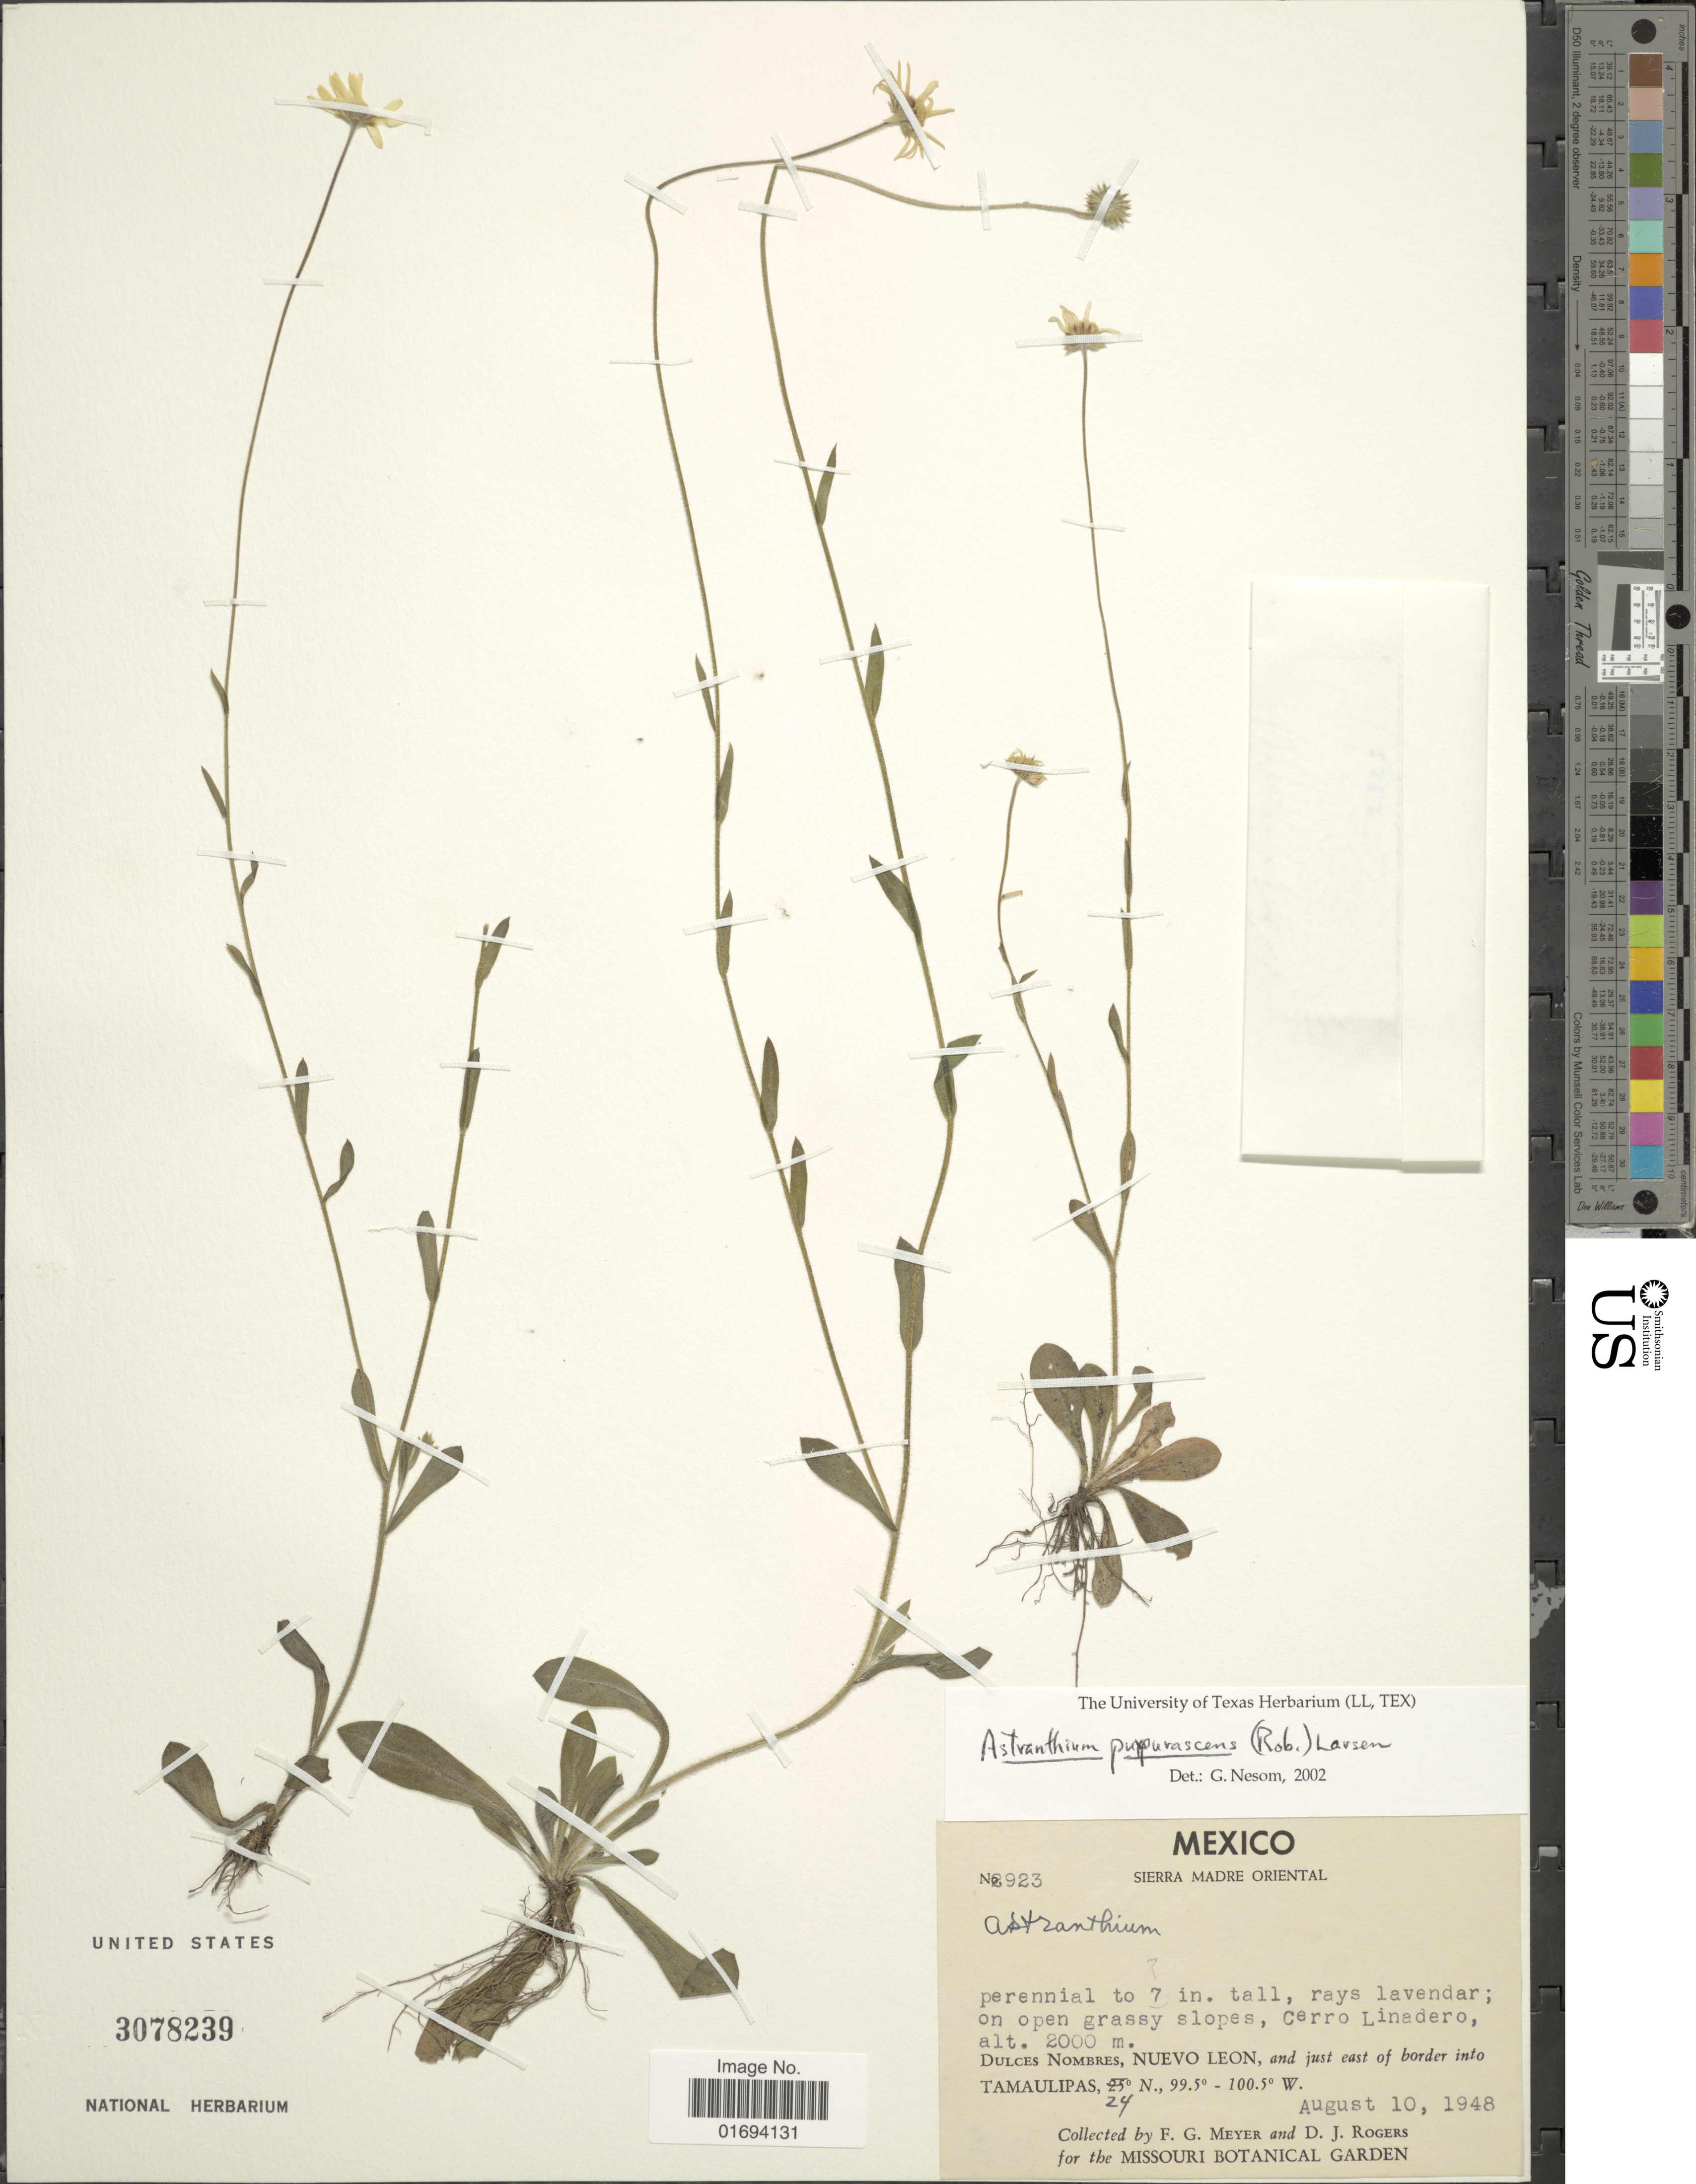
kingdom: Plantae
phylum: Tracheophyta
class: Magnoliopsida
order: Asterales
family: Asteraceae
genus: Astranthium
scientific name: Astranthium purpurascens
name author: (B.L. Rob.) Larsen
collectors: F. G. Meyer & D. J. Rogers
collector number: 2923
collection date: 1948-08-10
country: Mexico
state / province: Nuevo León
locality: Dulces Nombres, Nuevo Leon, and just east of border into Tamaulipas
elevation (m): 2000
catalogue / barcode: US 3078239